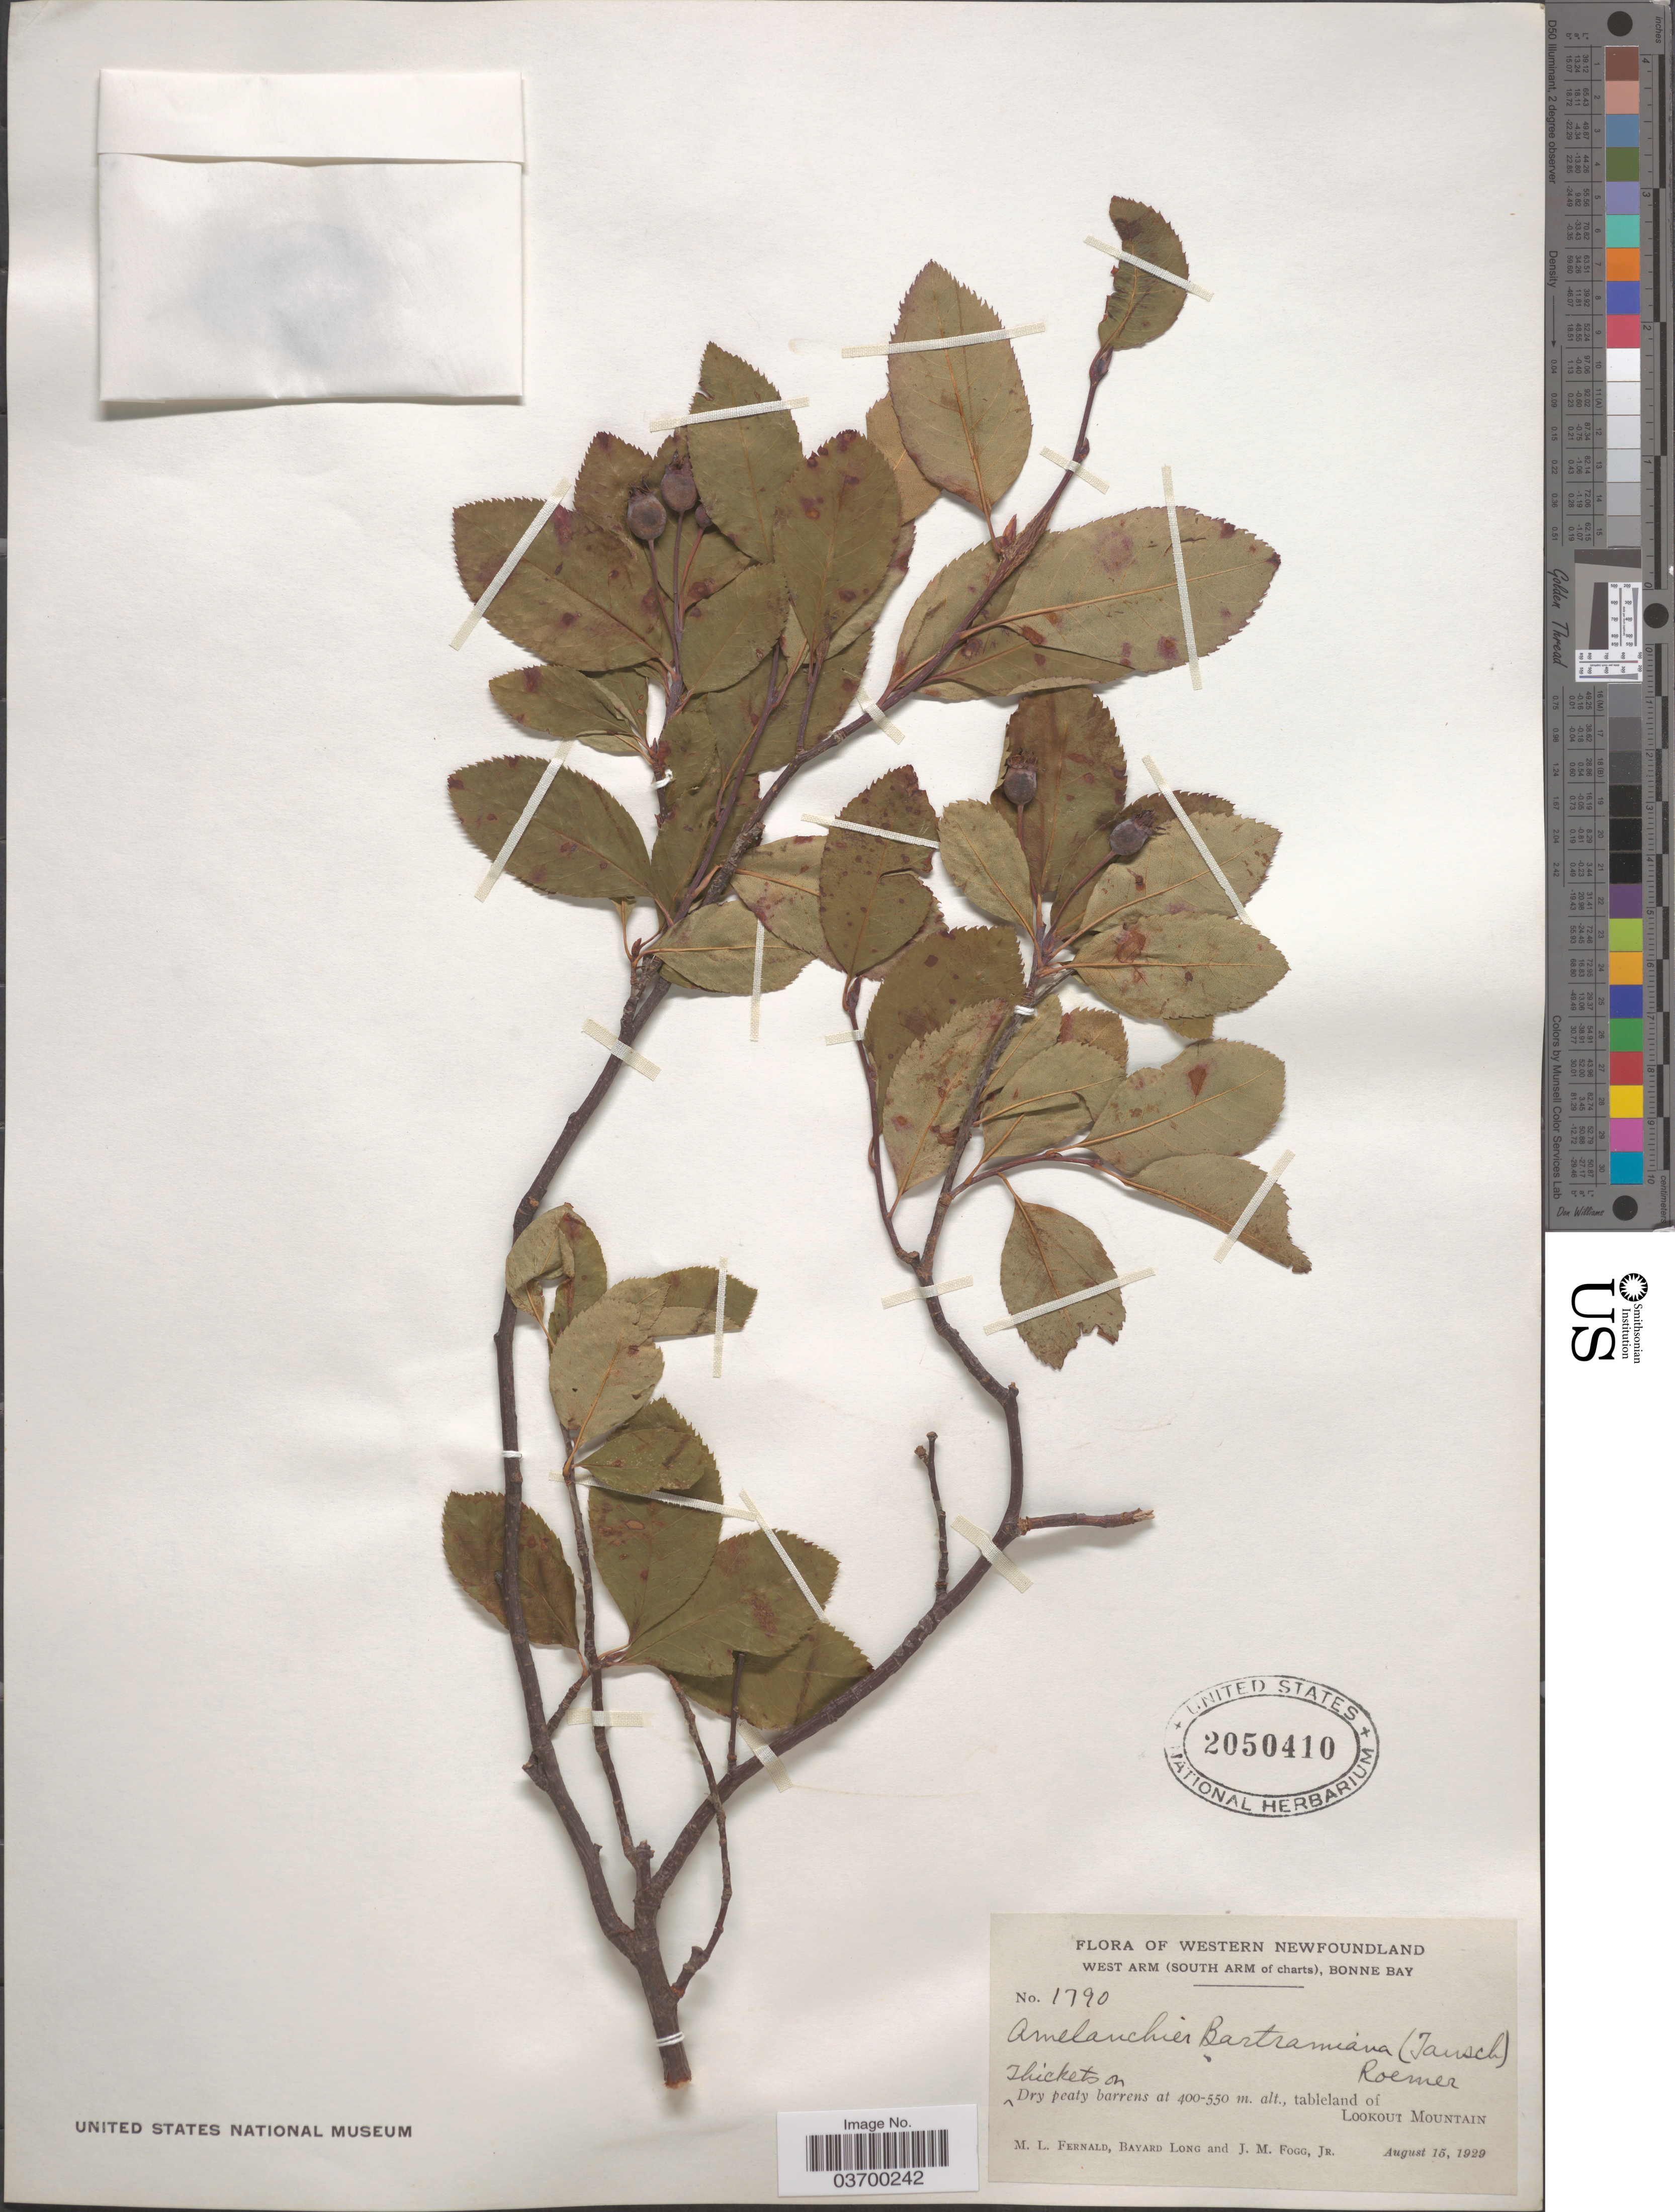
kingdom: Plantae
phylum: Tracheophyta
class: Magnoliopsida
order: Rosales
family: Rosaceae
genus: Amelanchier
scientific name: Amelanchier bartramiana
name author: (Tausch) M. Roem.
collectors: M. L. Fernald, B. Long & J. Fogg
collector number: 1790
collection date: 1929-08-15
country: Canada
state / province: Newfoundland and Labrador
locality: Western Newfoundland. West Arm (South Arm of charts), Bonne Bay. Tableland of Lookout Mountain.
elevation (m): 400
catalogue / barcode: US 2050410